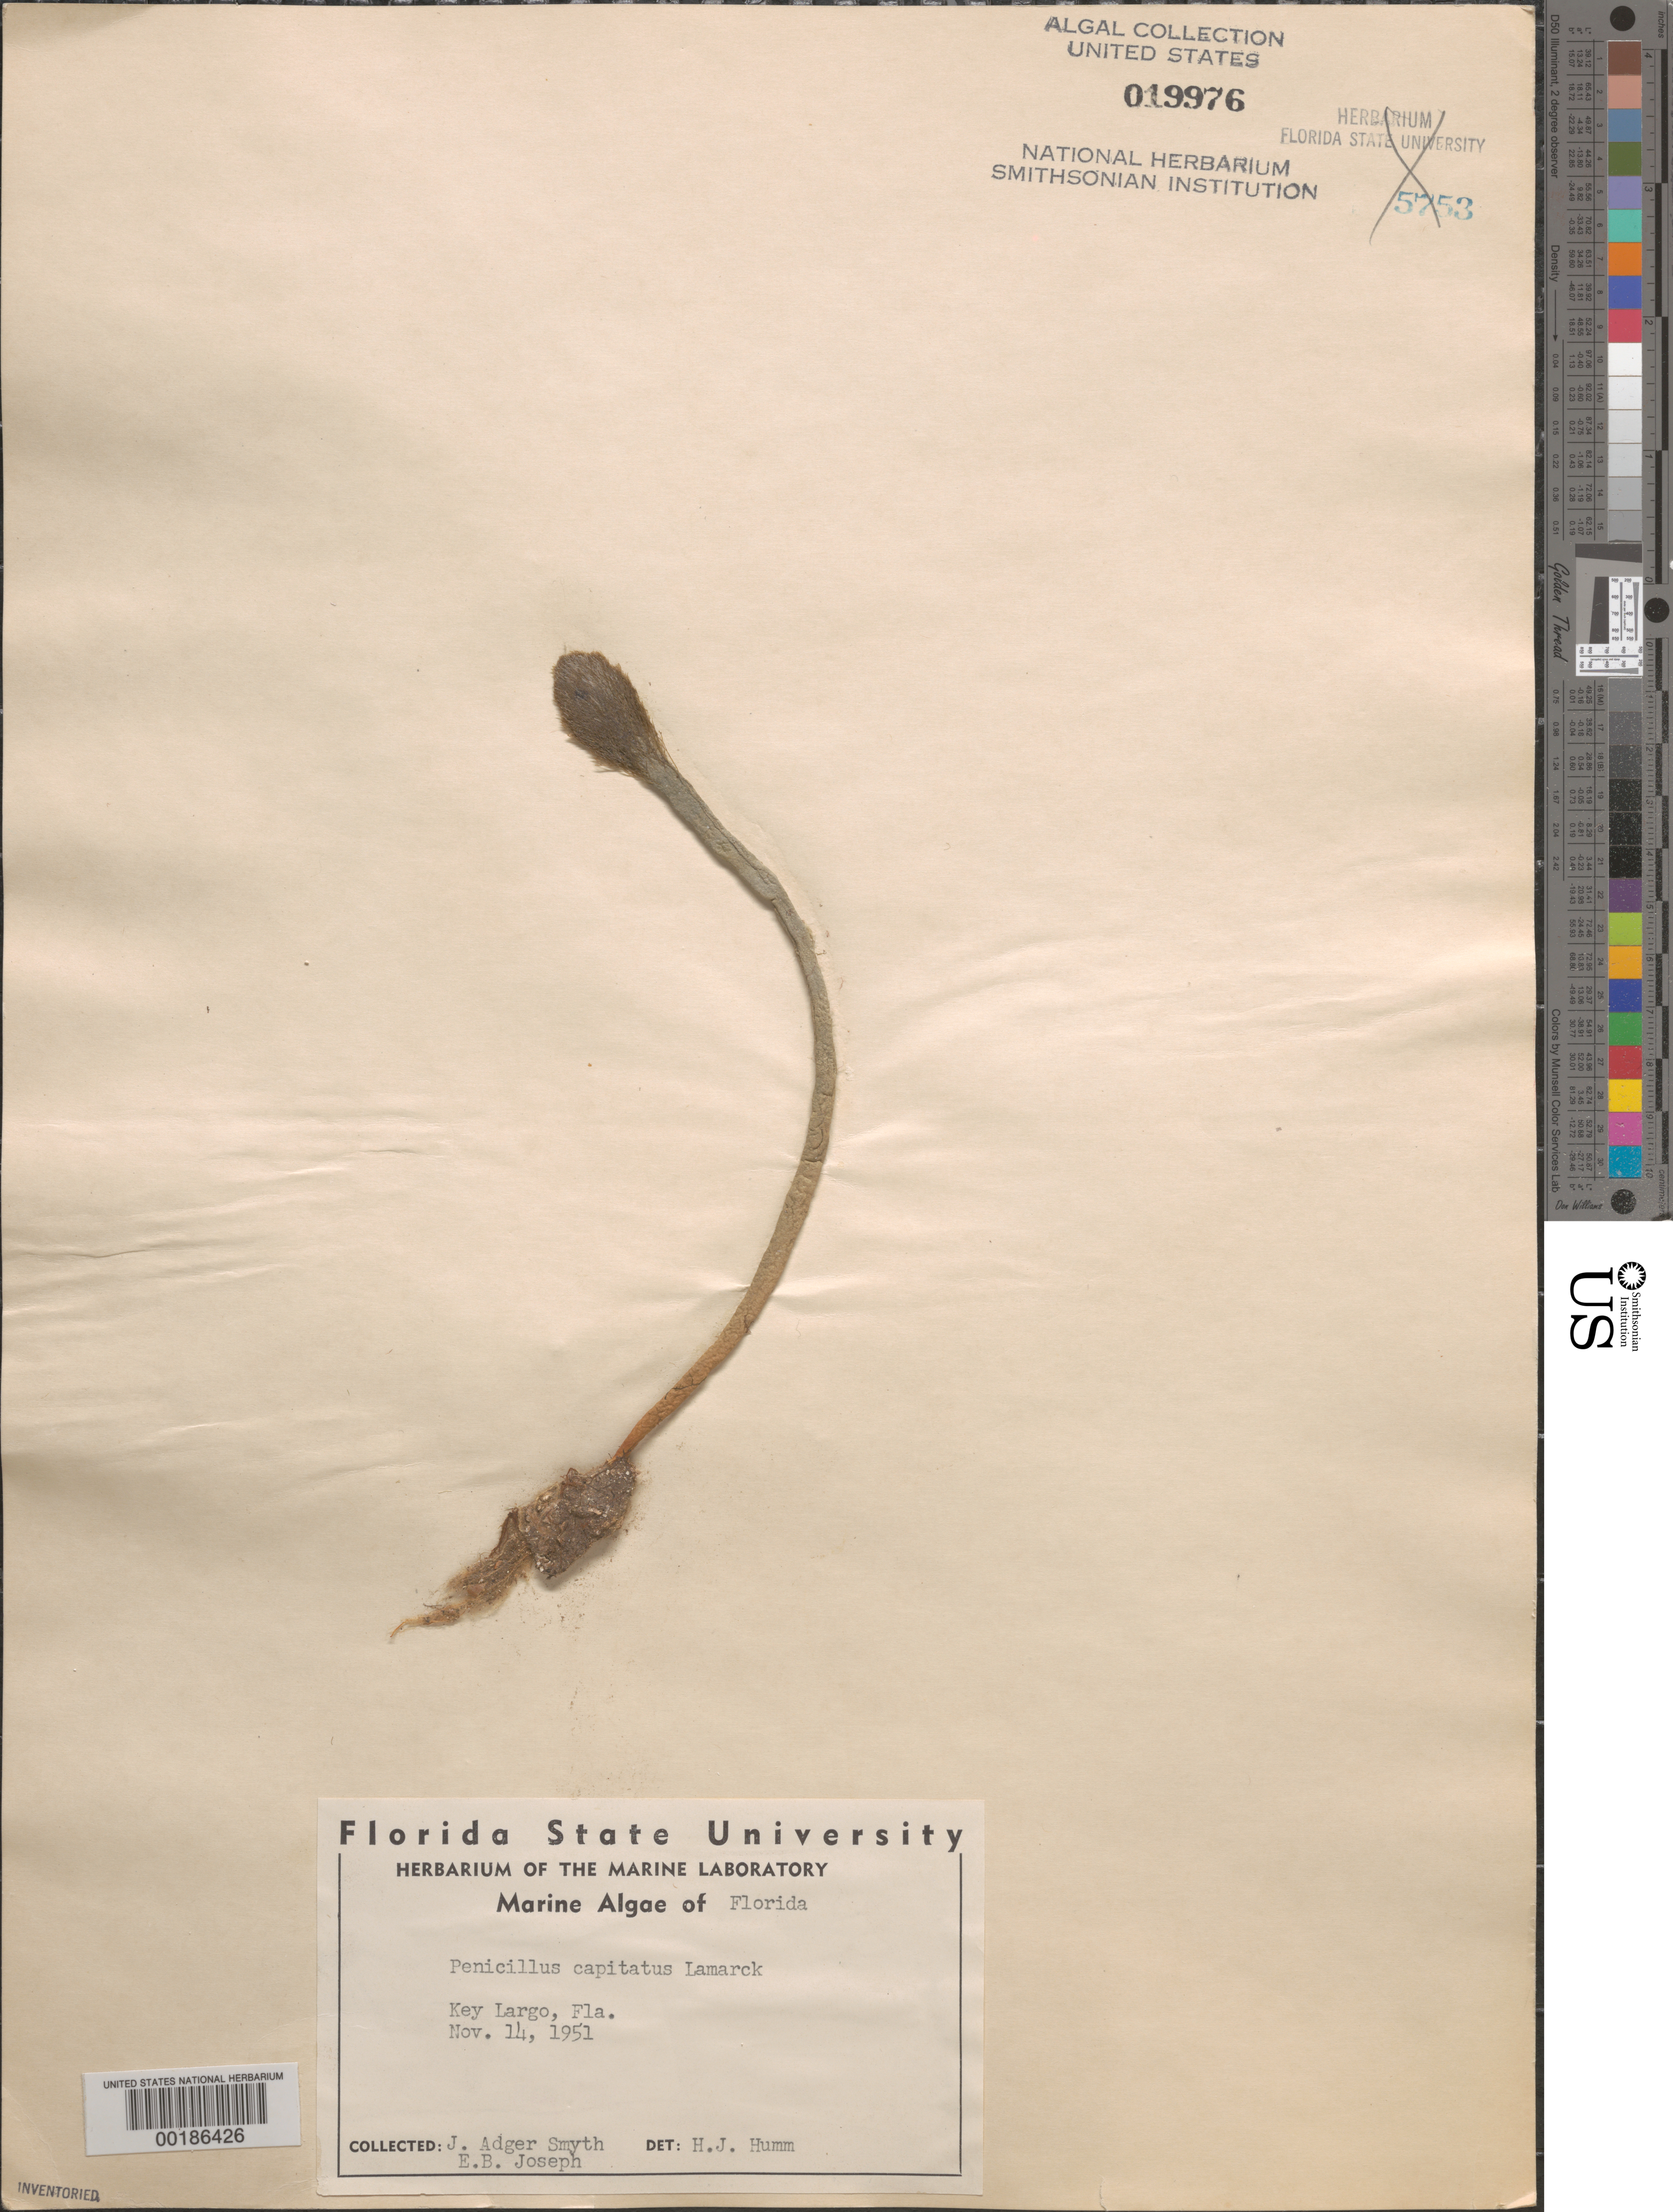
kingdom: Plantae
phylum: Chlorophyta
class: Ulvophyceae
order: Bryopsidales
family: Udoteaceae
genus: Penicillus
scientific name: Penicillus capitatus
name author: Lam.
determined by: Humm, Harold J.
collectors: J. Smyth & E. Joseph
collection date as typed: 14 Nov 1951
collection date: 1951-11-14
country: United States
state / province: Florida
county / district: Monroe County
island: Key Largo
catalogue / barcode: US 19976